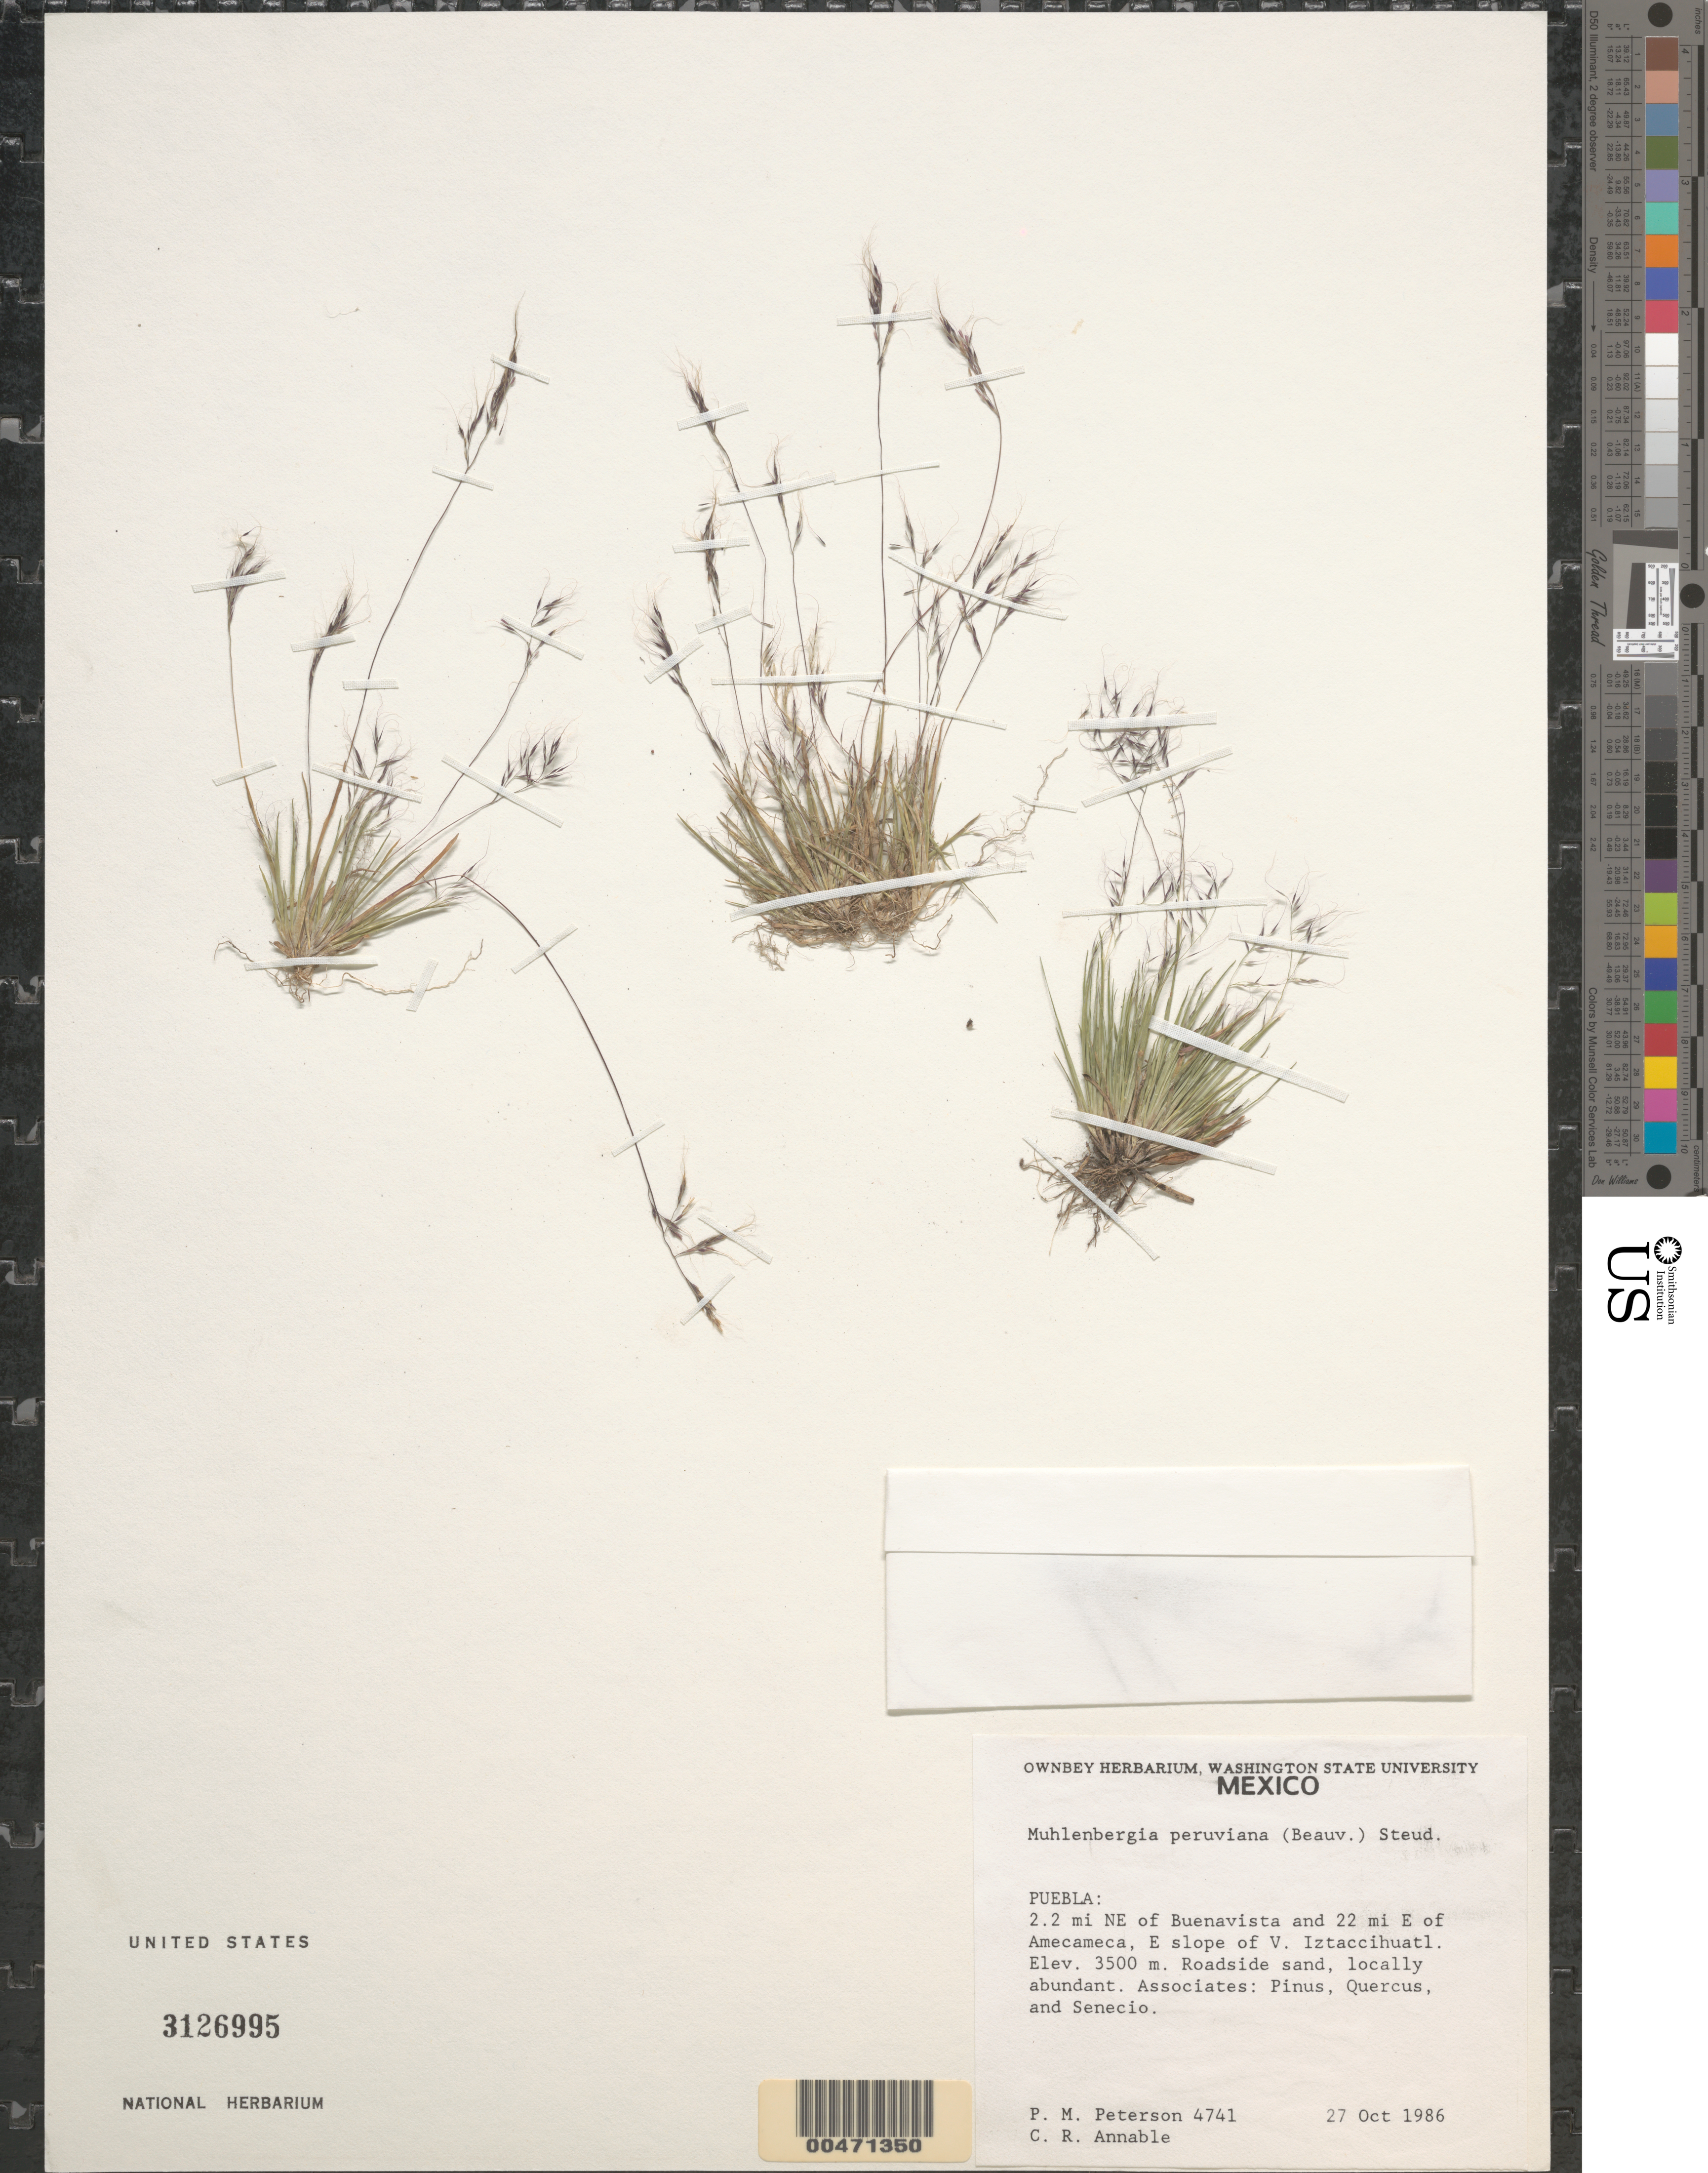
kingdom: Plantae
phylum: Tracheophyta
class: Liliopsida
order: Poales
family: Poaceae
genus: Muhlenbergia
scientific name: Muhlenbergia peruviana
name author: (P. Beauv.) Steud.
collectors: P. M. Peterson & C. R. Annable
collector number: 04741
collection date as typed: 27 Oct 1986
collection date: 1986-10-27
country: Mexico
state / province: Puebla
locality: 2.2 miles NE of Buenavista, 22 miles E of Amecameca, East slope of V. Iztaccihuatl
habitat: Roadside sand, associated with Pinus, Quercus and Senecio.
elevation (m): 3500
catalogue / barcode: US 3126995